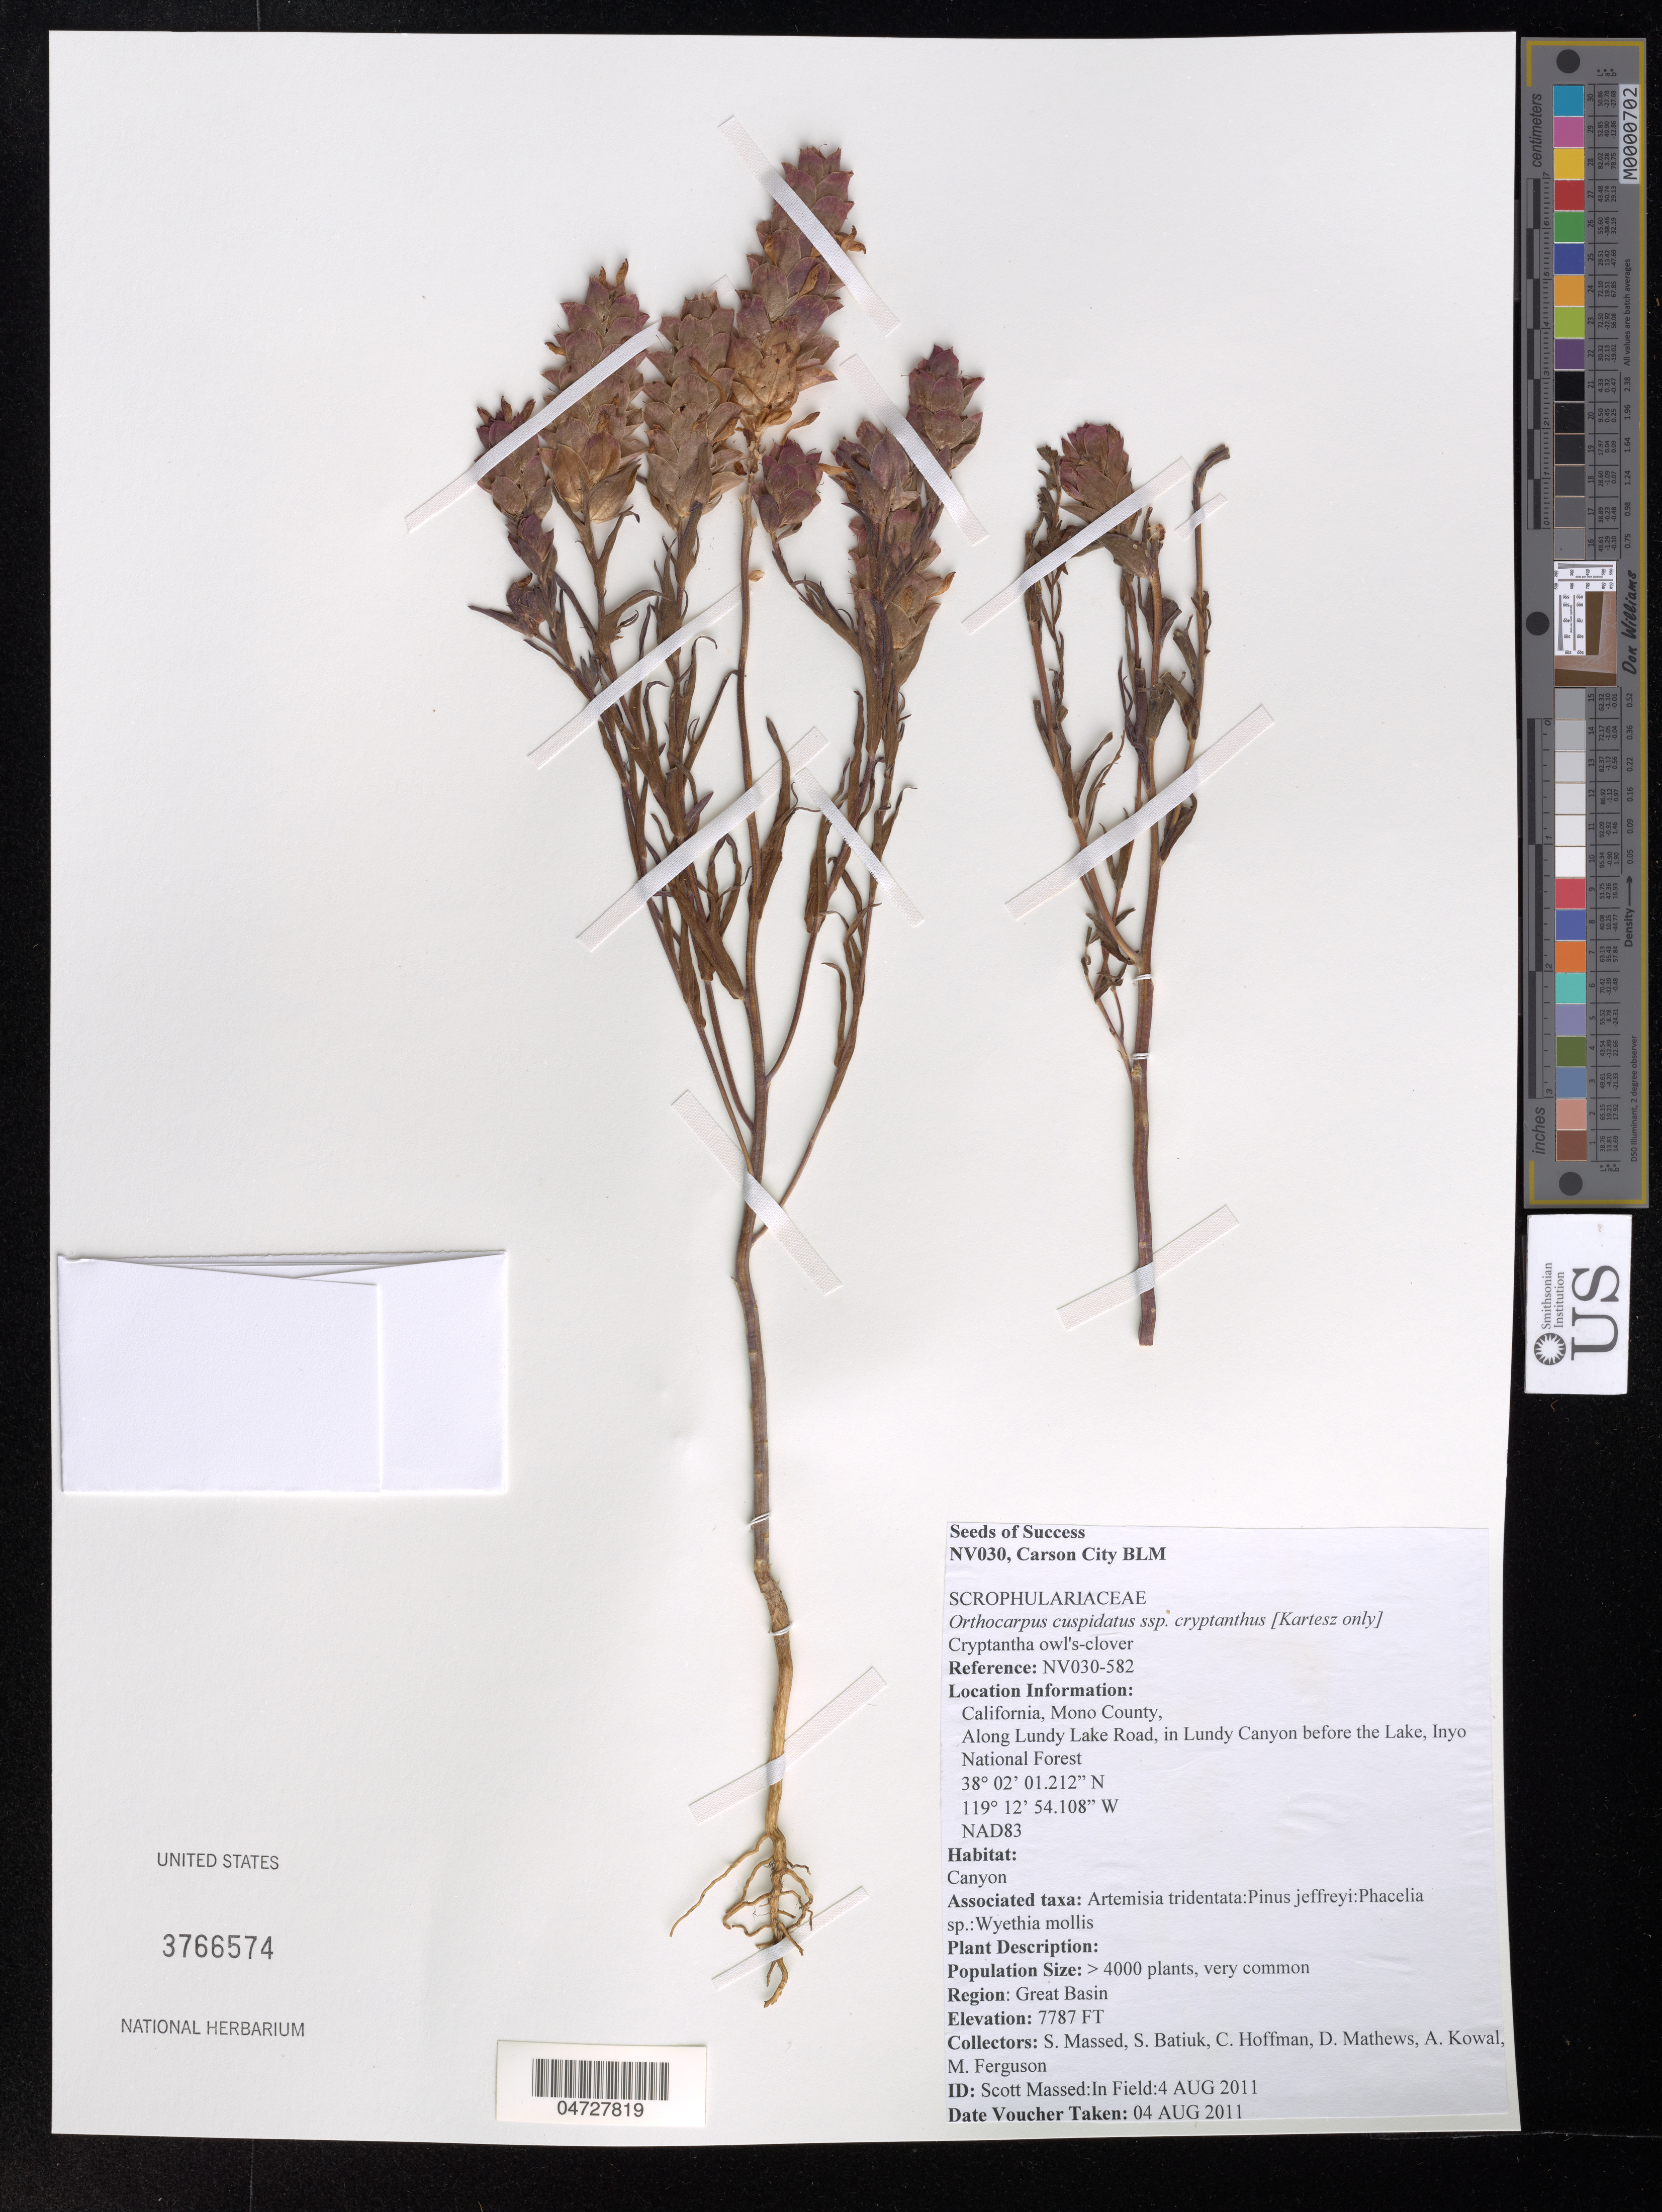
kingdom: Plantae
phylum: Tracheophyta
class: Magnoliopsida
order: Lamiales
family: Orobanchaceae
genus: Orthocarpus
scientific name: Orthocarpus cuspidatus subsp. cryptanthus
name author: (Piper) T.I. Chuang & Heckard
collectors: S. Massed, S. Batiuk, C. Hoffman & D. Mathews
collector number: NV030-582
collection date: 2011-08-04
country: United States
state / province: California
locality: Mono County, Along Lundy Lake Road, in Lundy Canyon before the lake, Inyo National Forest.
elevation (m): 2373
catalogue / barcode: US 3766574